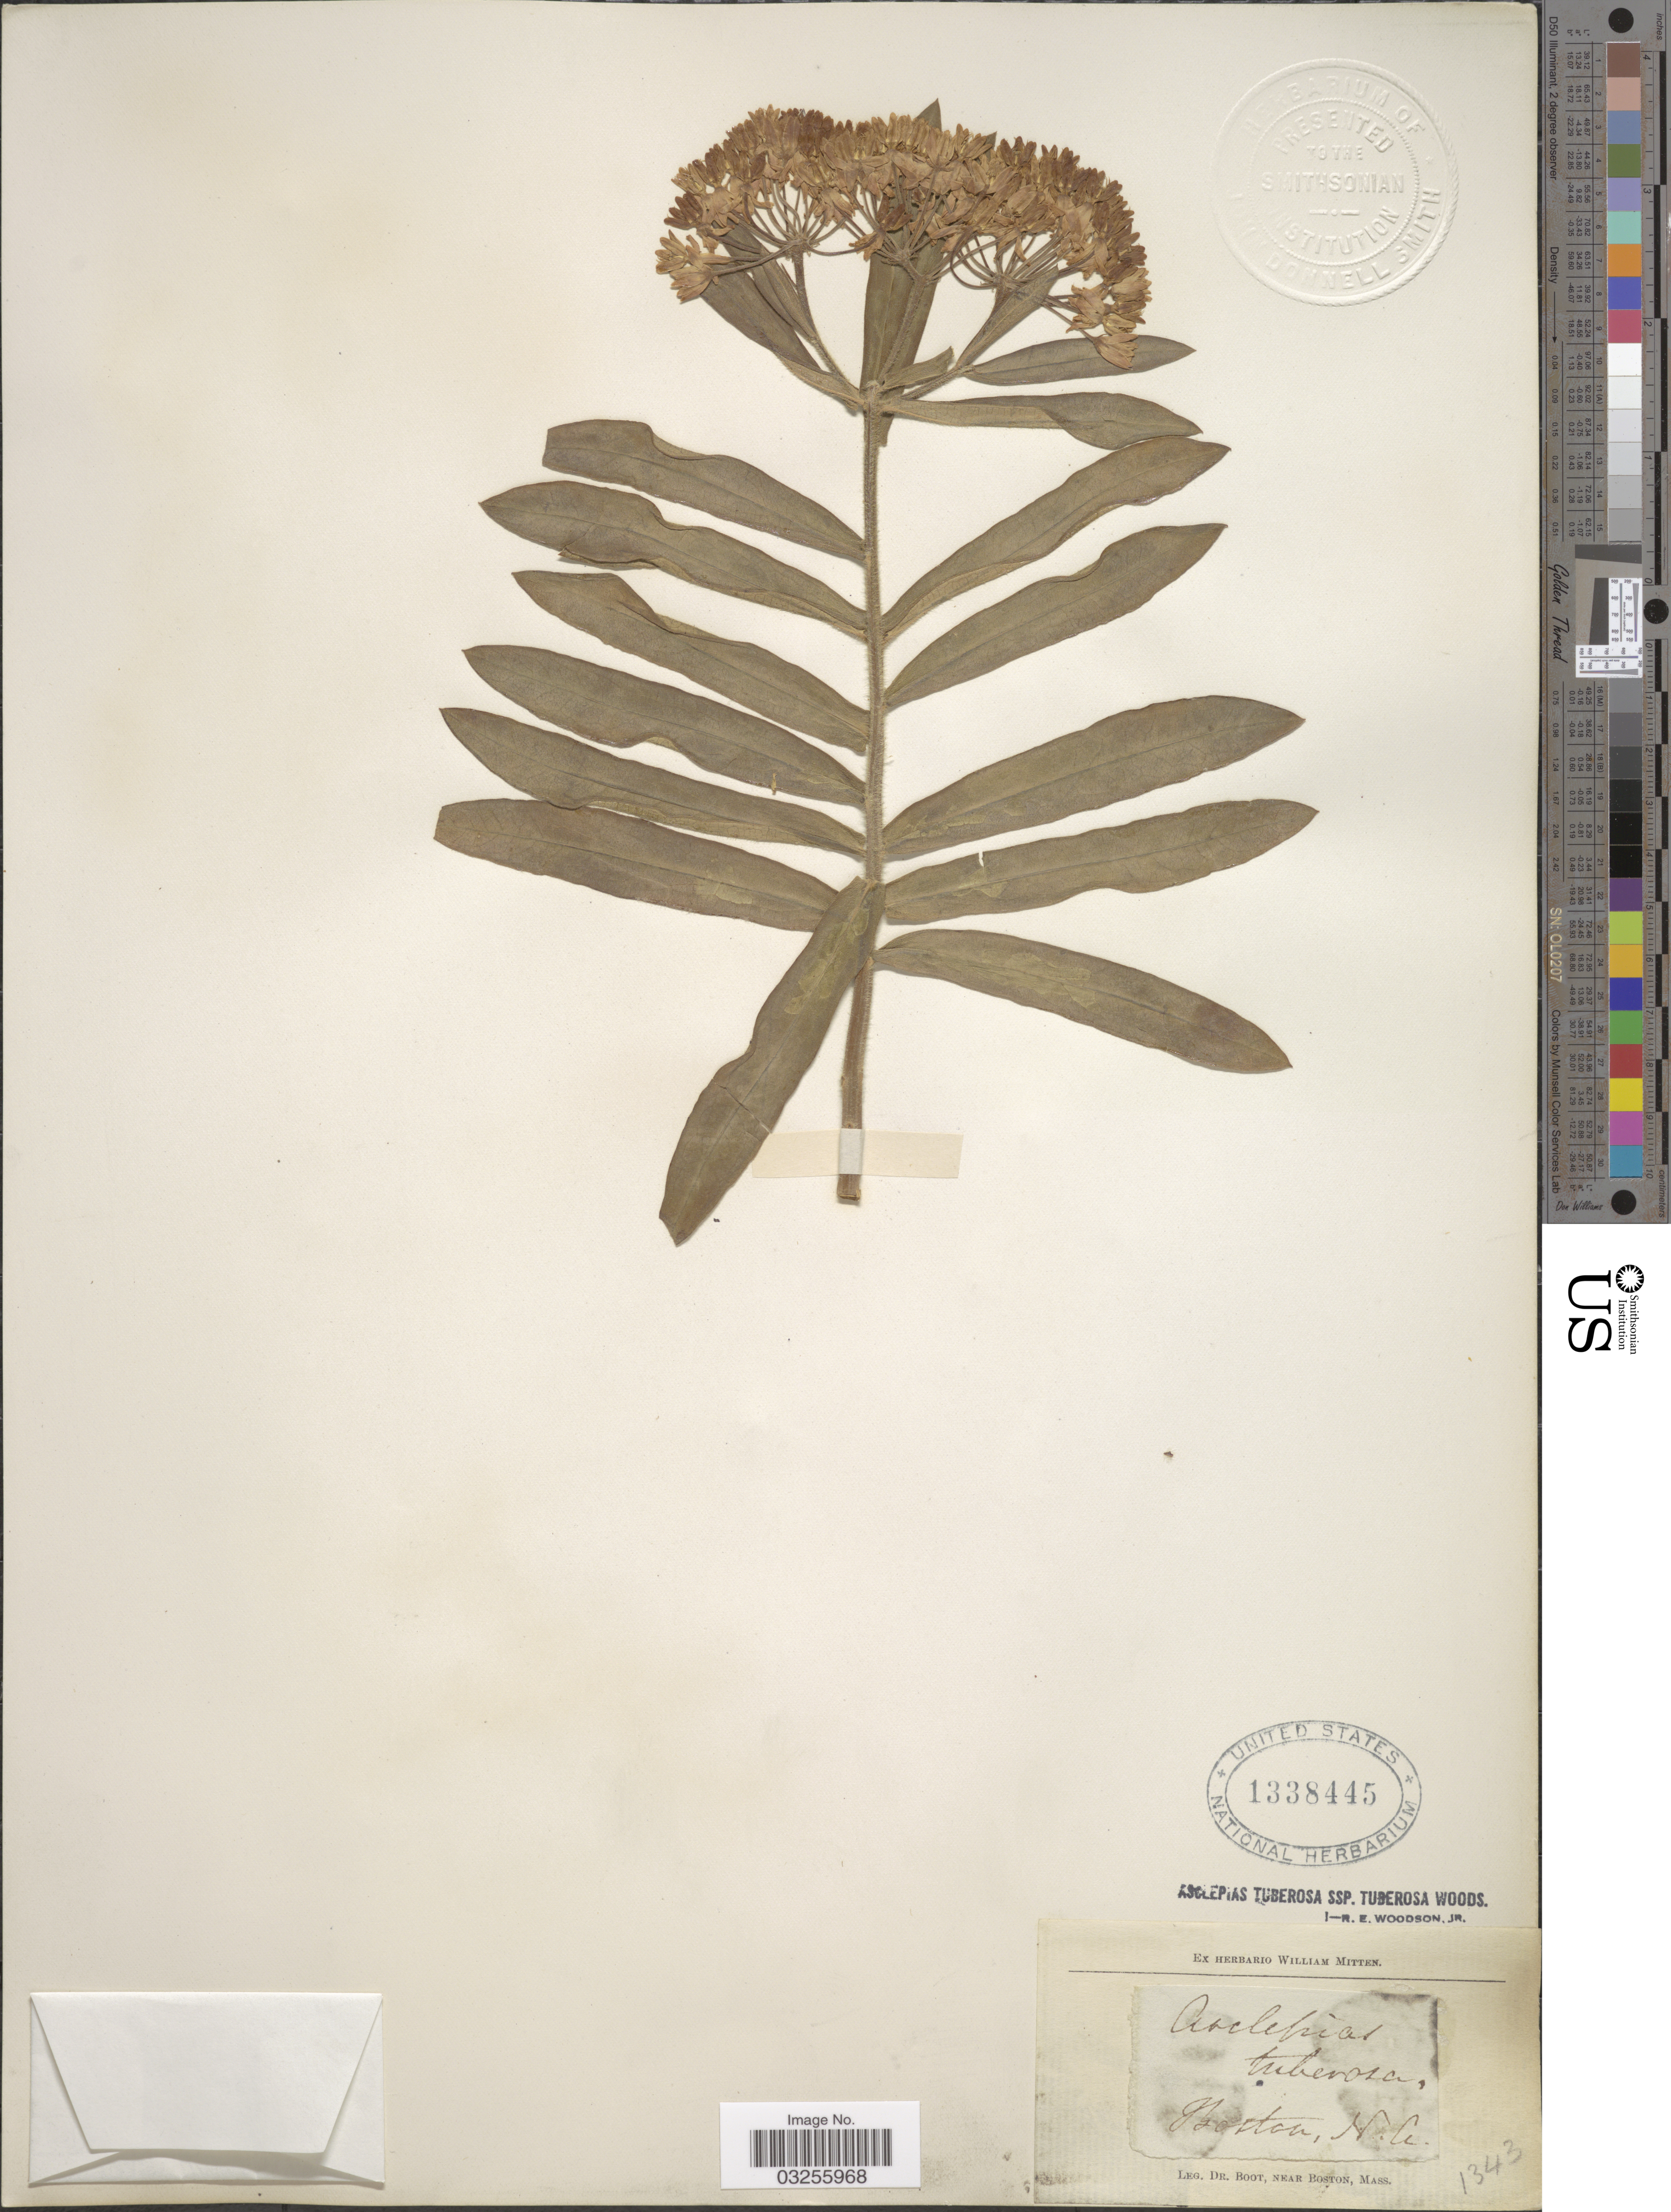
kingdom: Plantae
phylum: Tracheophyta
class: Magnoliopsida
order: Gentianales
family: Apocynaceae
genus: Asclepias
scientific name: Asclepias tuberosa subsp. tuberosa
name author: L.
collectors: -. Boot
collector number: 1343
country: United States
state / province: North Carolina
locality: Boston.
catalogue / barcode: US 1338445